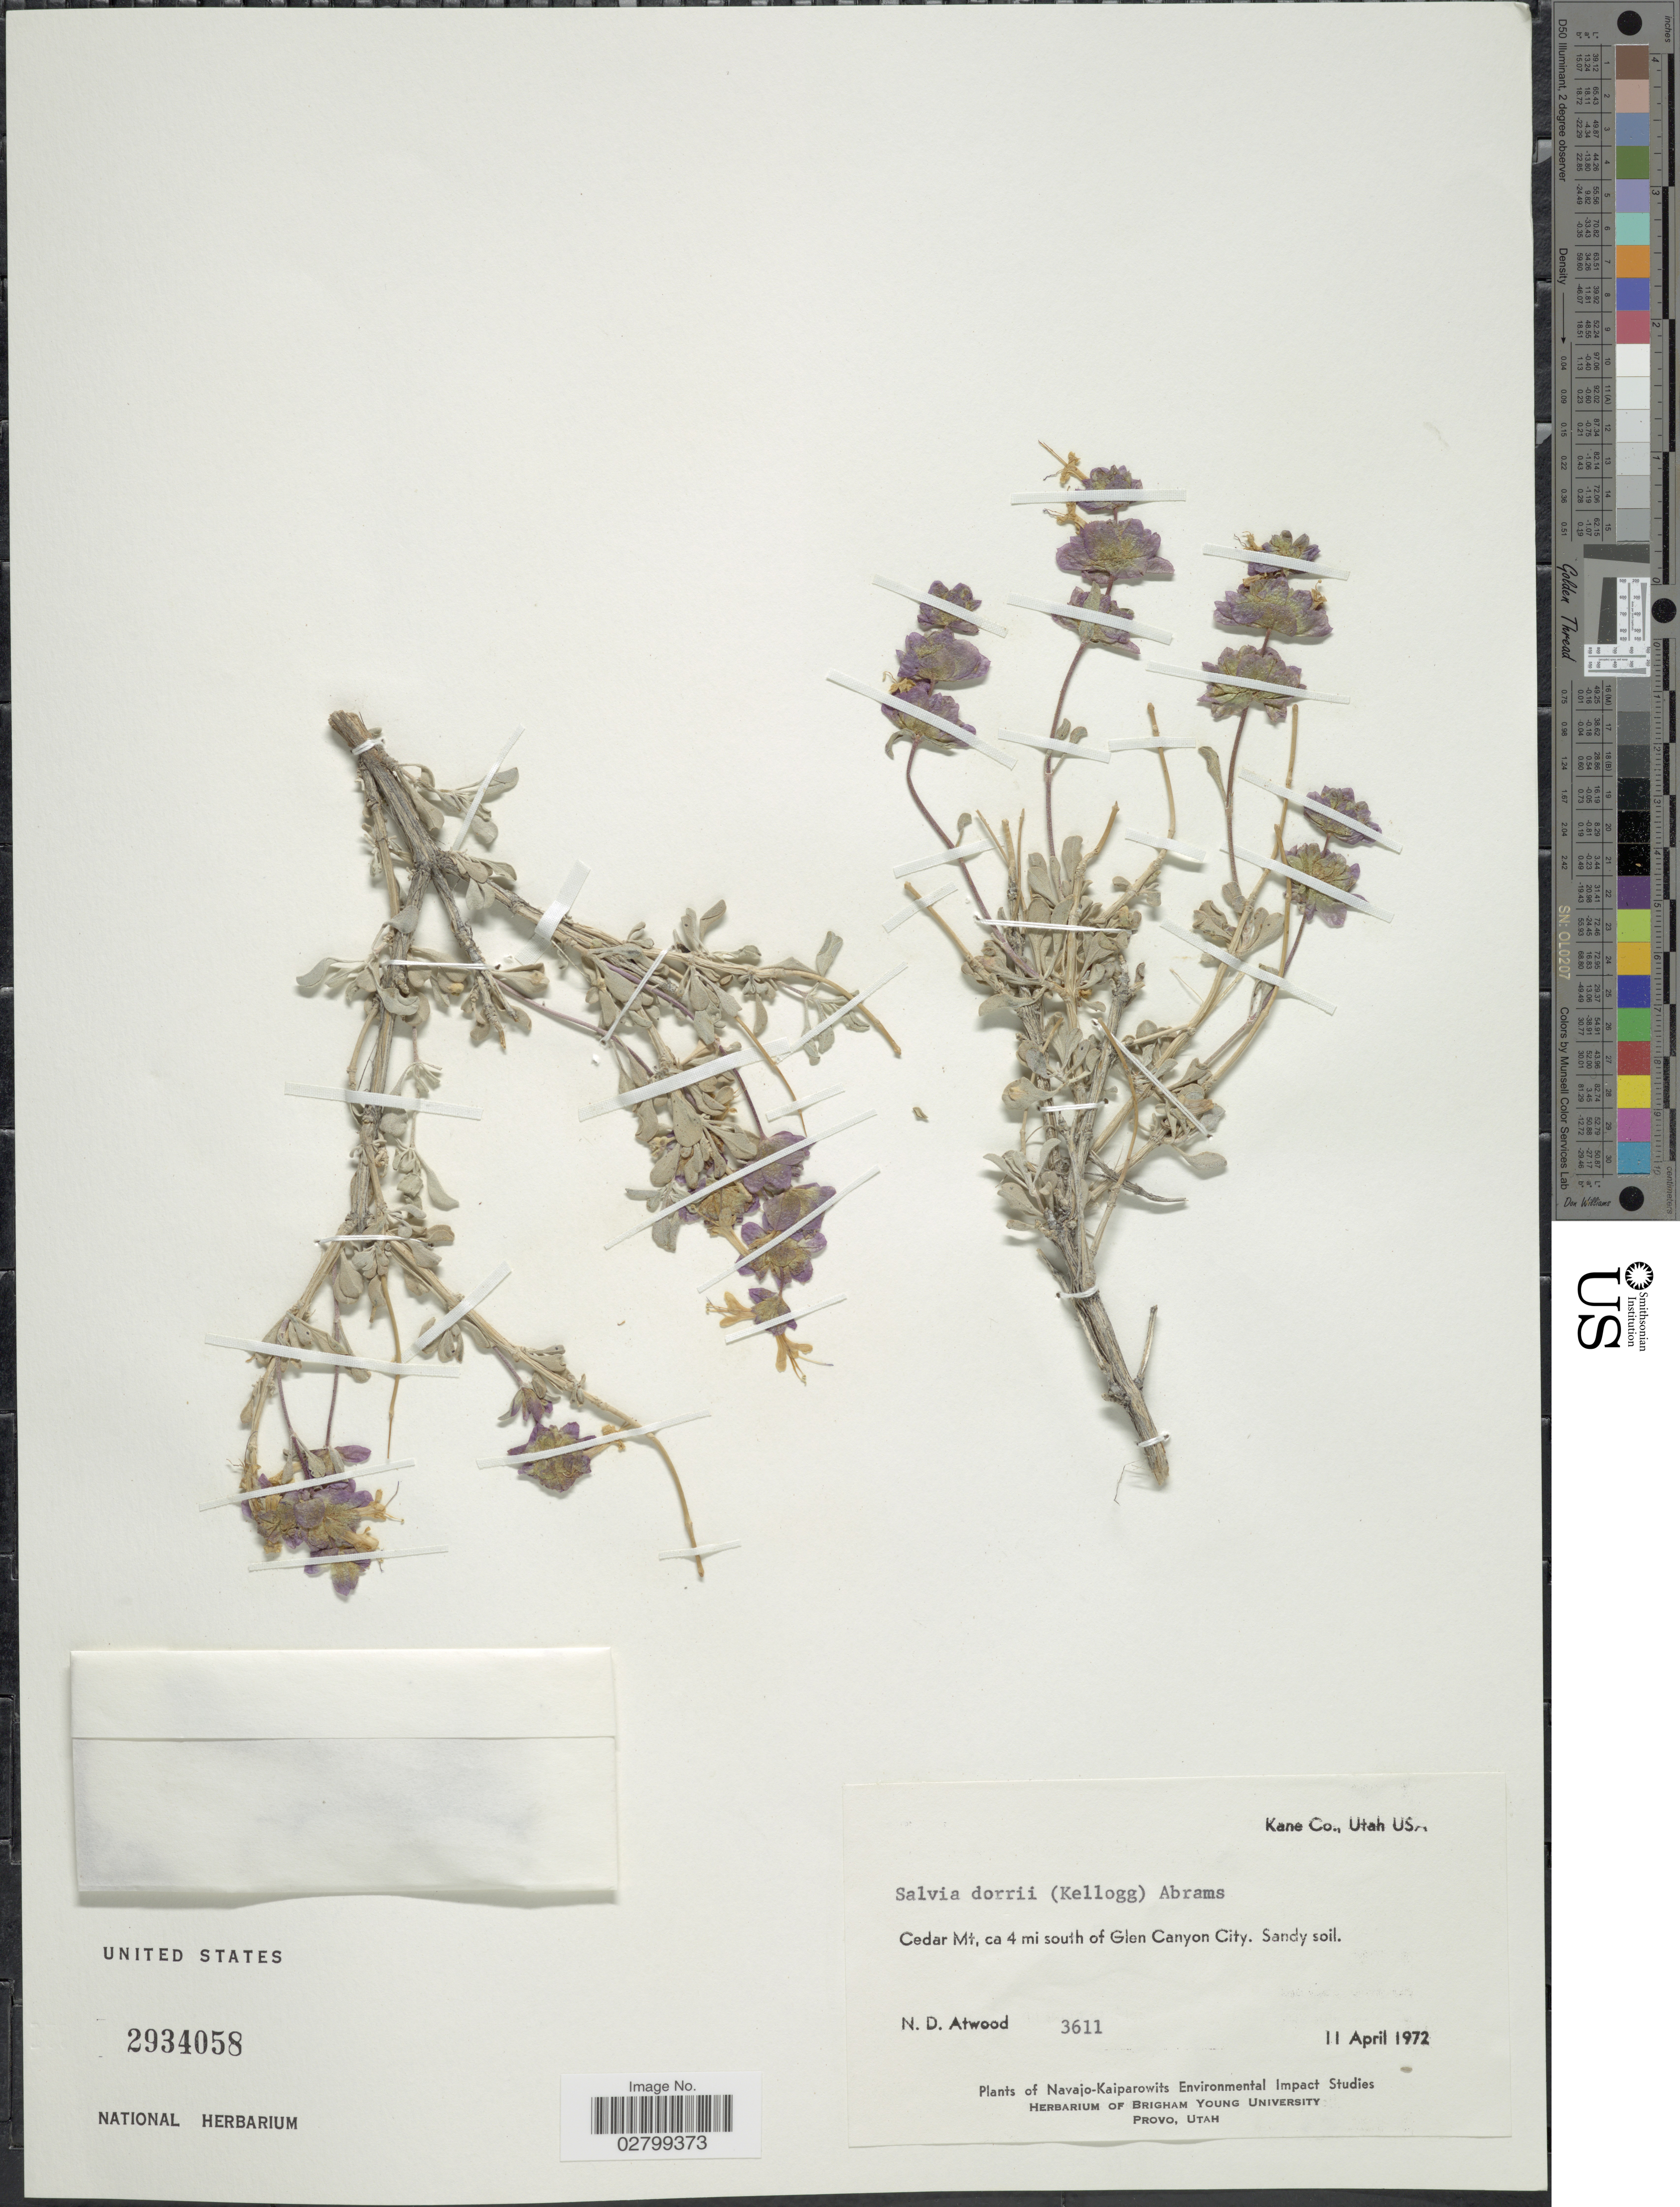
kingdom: Plantae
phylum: Tracheophyta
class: Magnoliopsida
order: Lamiales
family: Lamiaceae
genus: Salvia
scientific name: Salvia dorrii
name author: (Kellogg) Abrams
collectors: N. Atwood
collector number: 3611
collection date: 1972-04-11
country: United States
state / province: Utah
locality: Kane Co. Cedar Mt. ca 4 mi south of Glen Canyon City.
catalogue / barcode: US 2934058